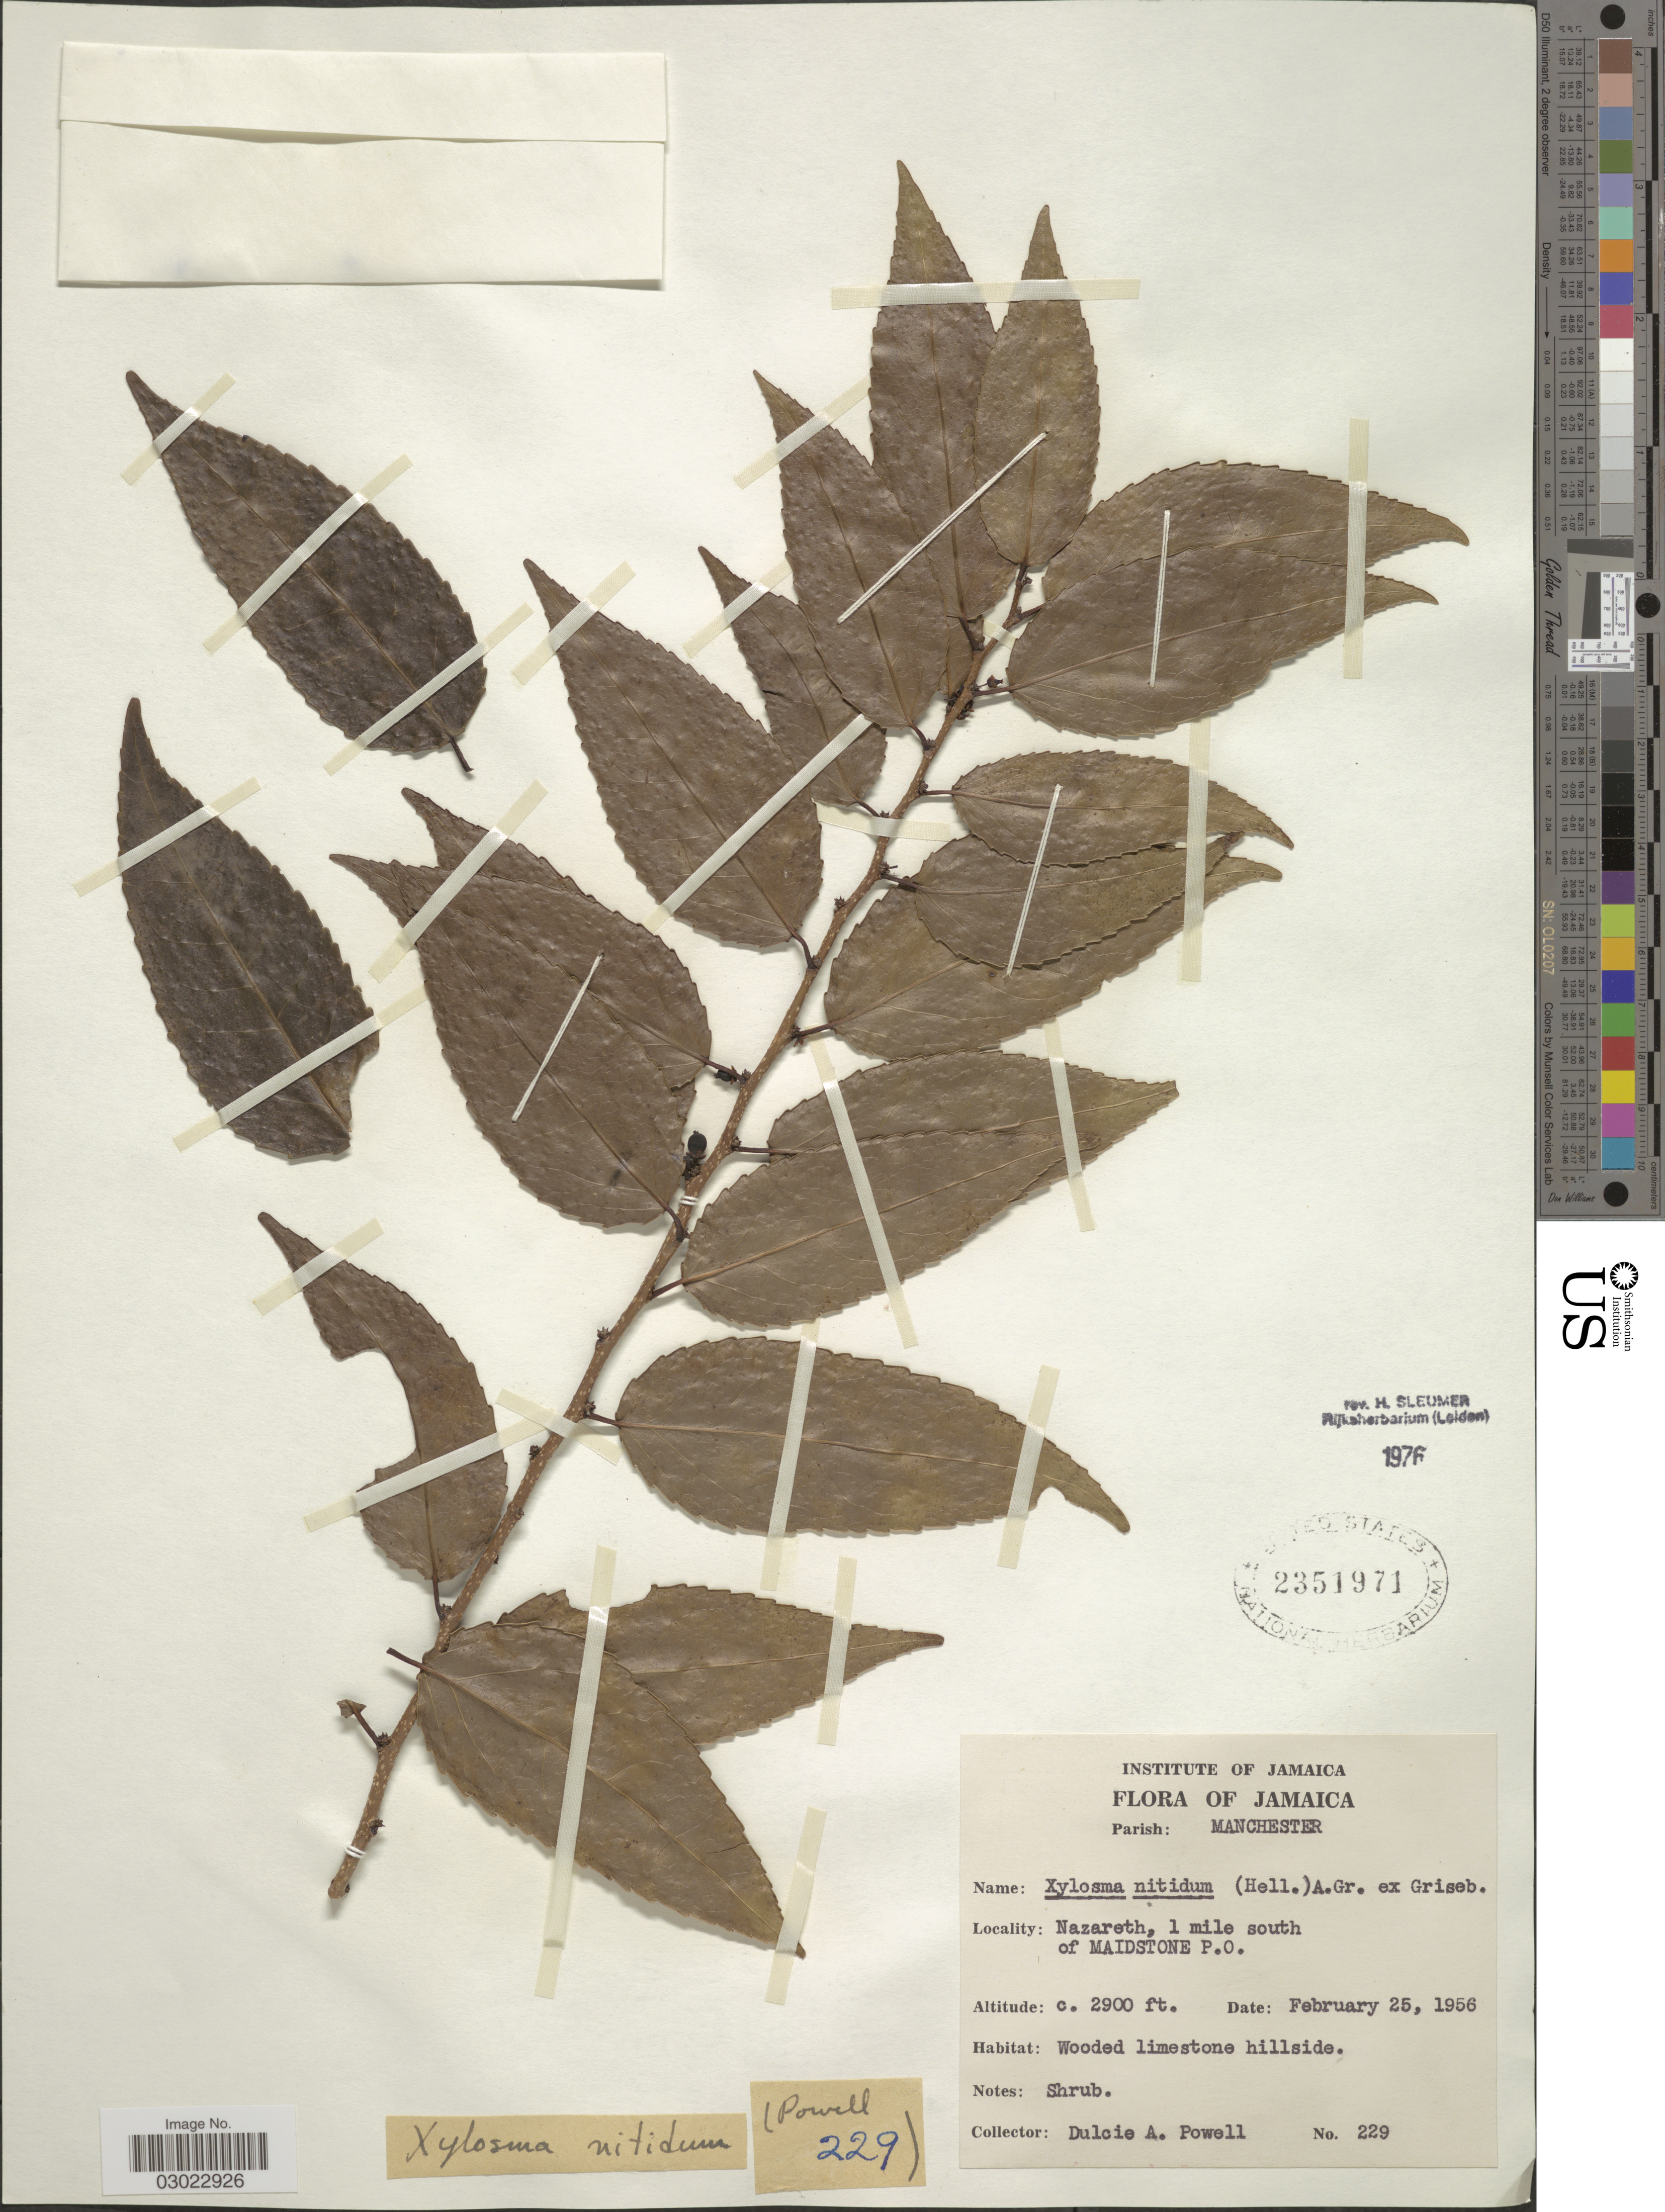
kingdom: Plantae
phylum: Tracheophyta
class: Magnoliopsida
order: Malpighiales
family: Salicaceae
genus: Xylosma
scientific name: Xylosma nitida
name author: (Hell.) A. Gray ex Griseb.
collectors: D. A. Powell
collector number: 229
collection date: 1956-02-25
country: Jamaica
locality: Parish: Manchester. Nazareth, 1 mile south of MAIDSTONE P.O.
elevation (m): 884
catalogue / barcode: US 2351971